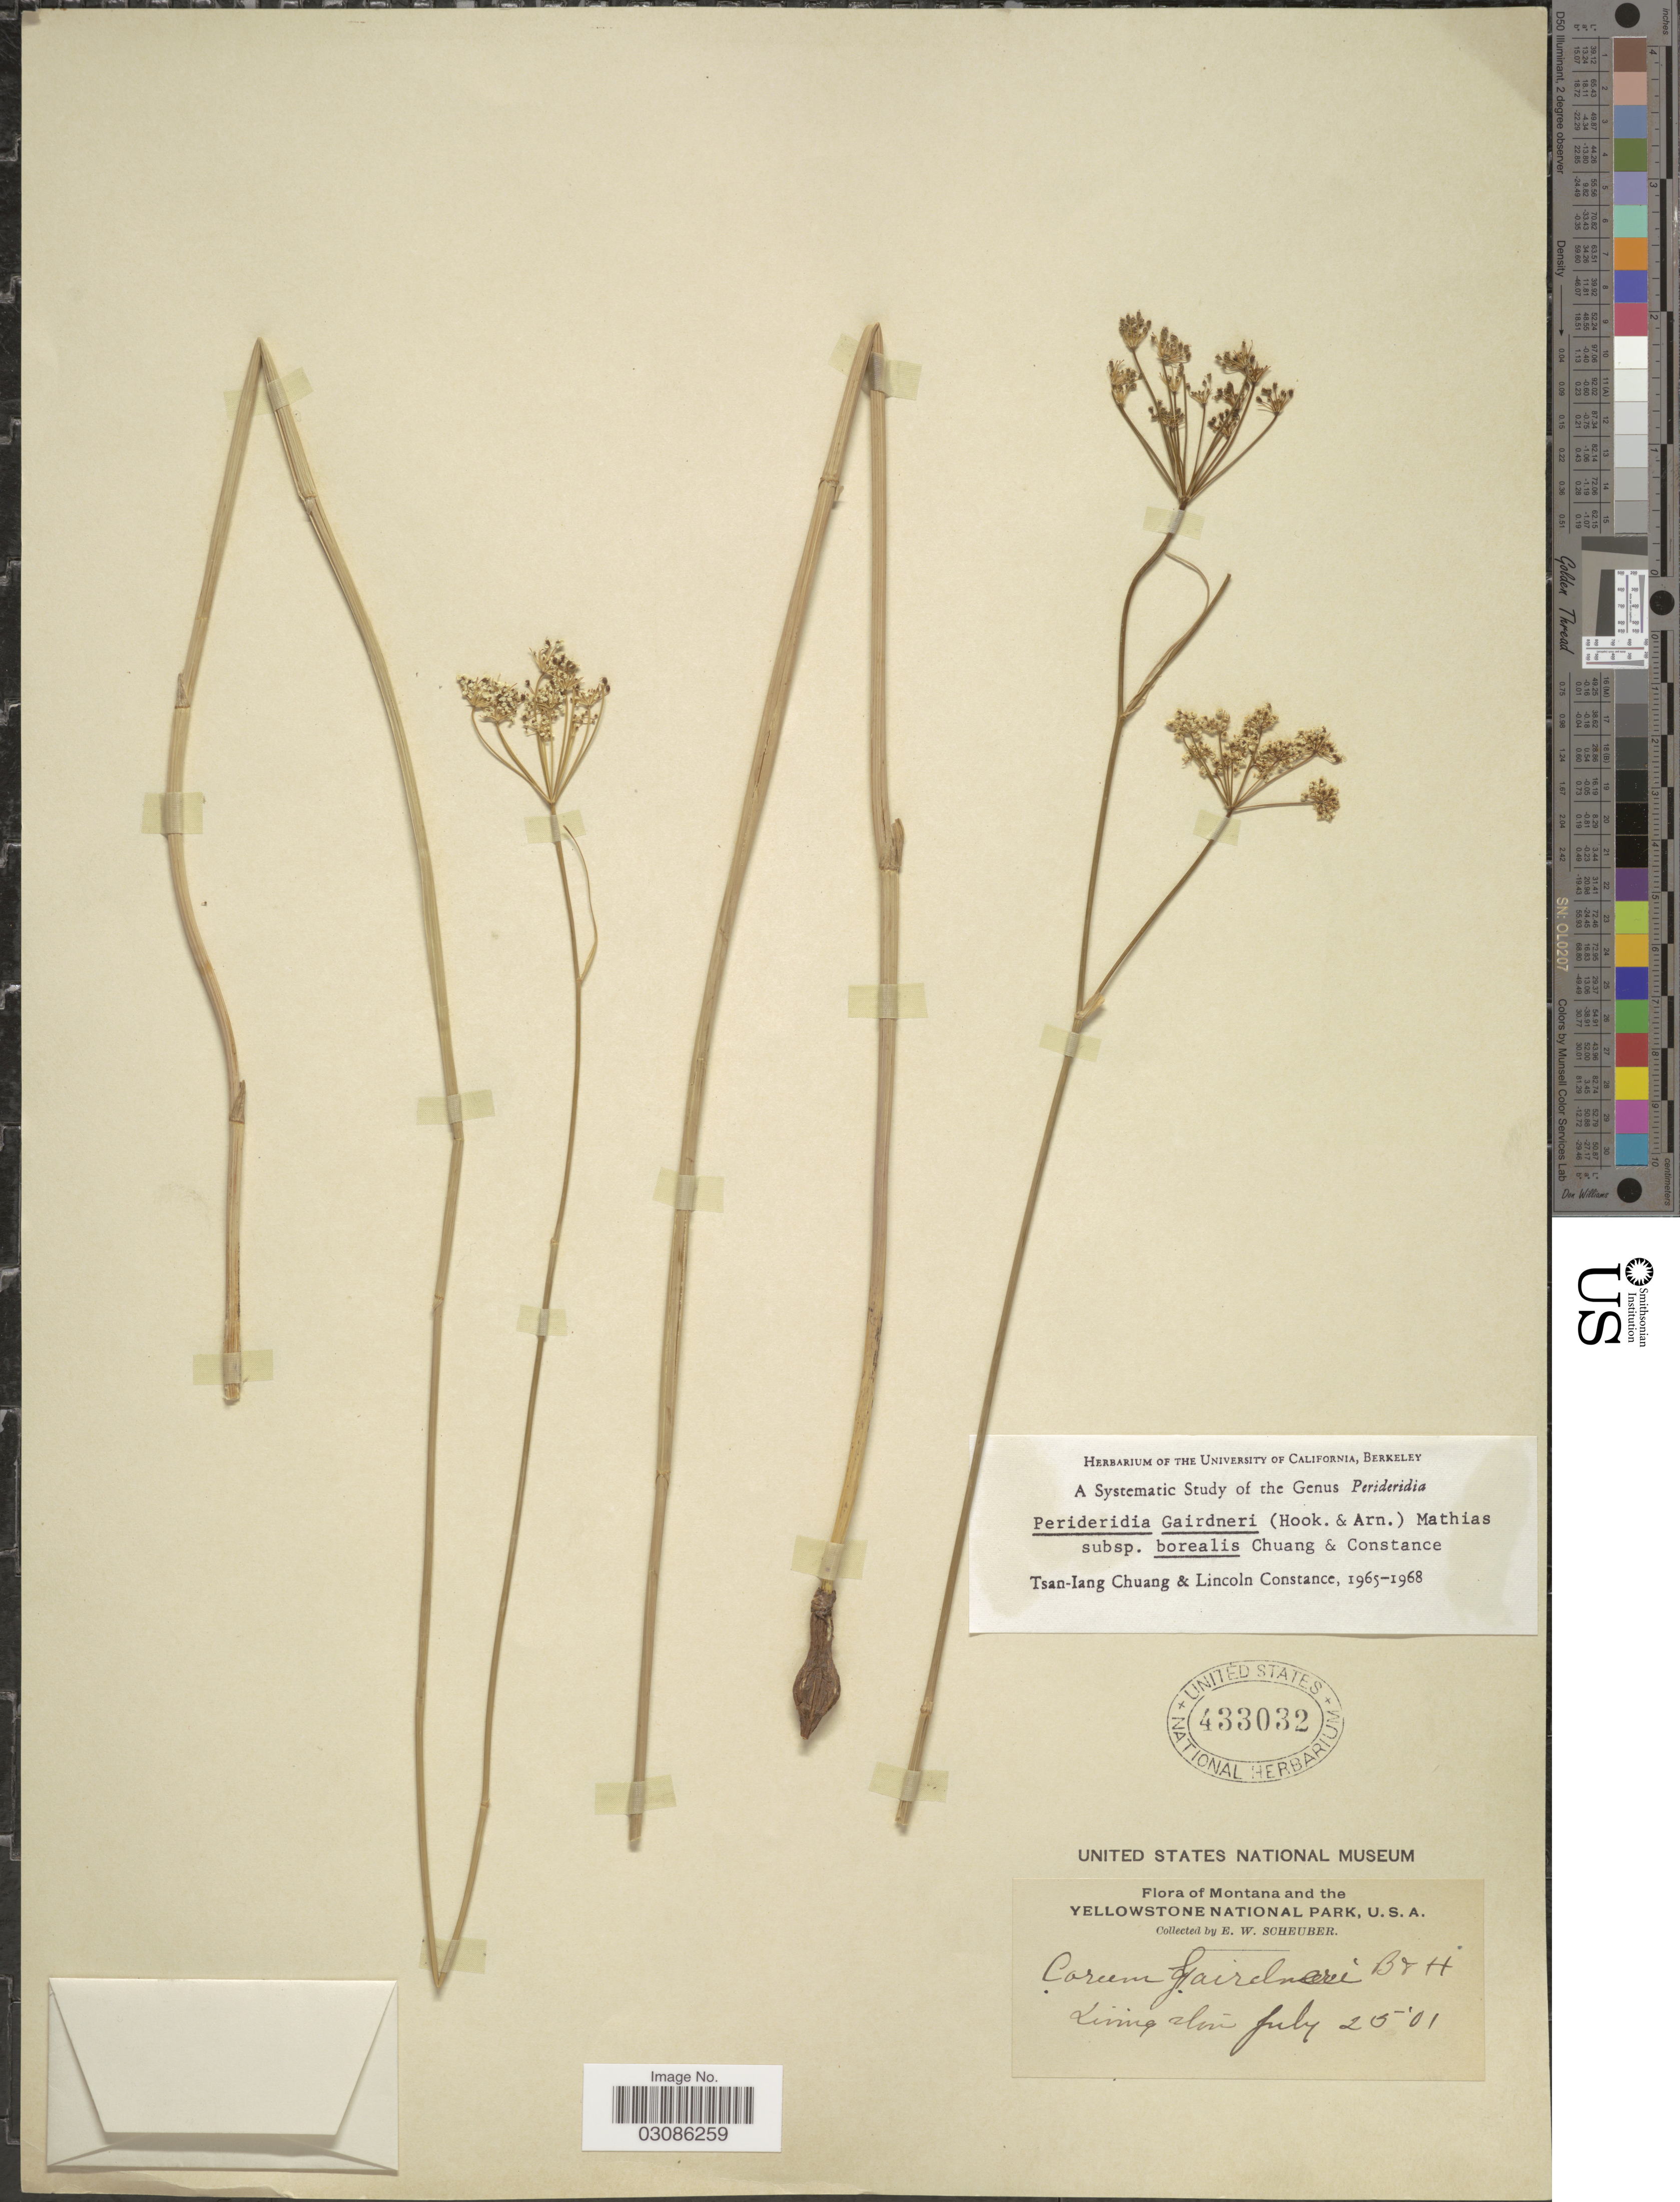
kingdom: Plantae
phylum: Tracheophyta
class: Magnoliopsida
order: Apiales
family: Apiaceae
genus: Perideridia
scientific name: Perideridia gairdneri subsp. borealis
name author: T.I. Chuang & Constance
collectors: E. Scheuber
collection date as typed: Transcribed d/m/y: 25/7/1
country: United States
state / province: Montana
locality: Montana and the Yellowstone National Park, Livingston.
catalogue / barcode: US 433032